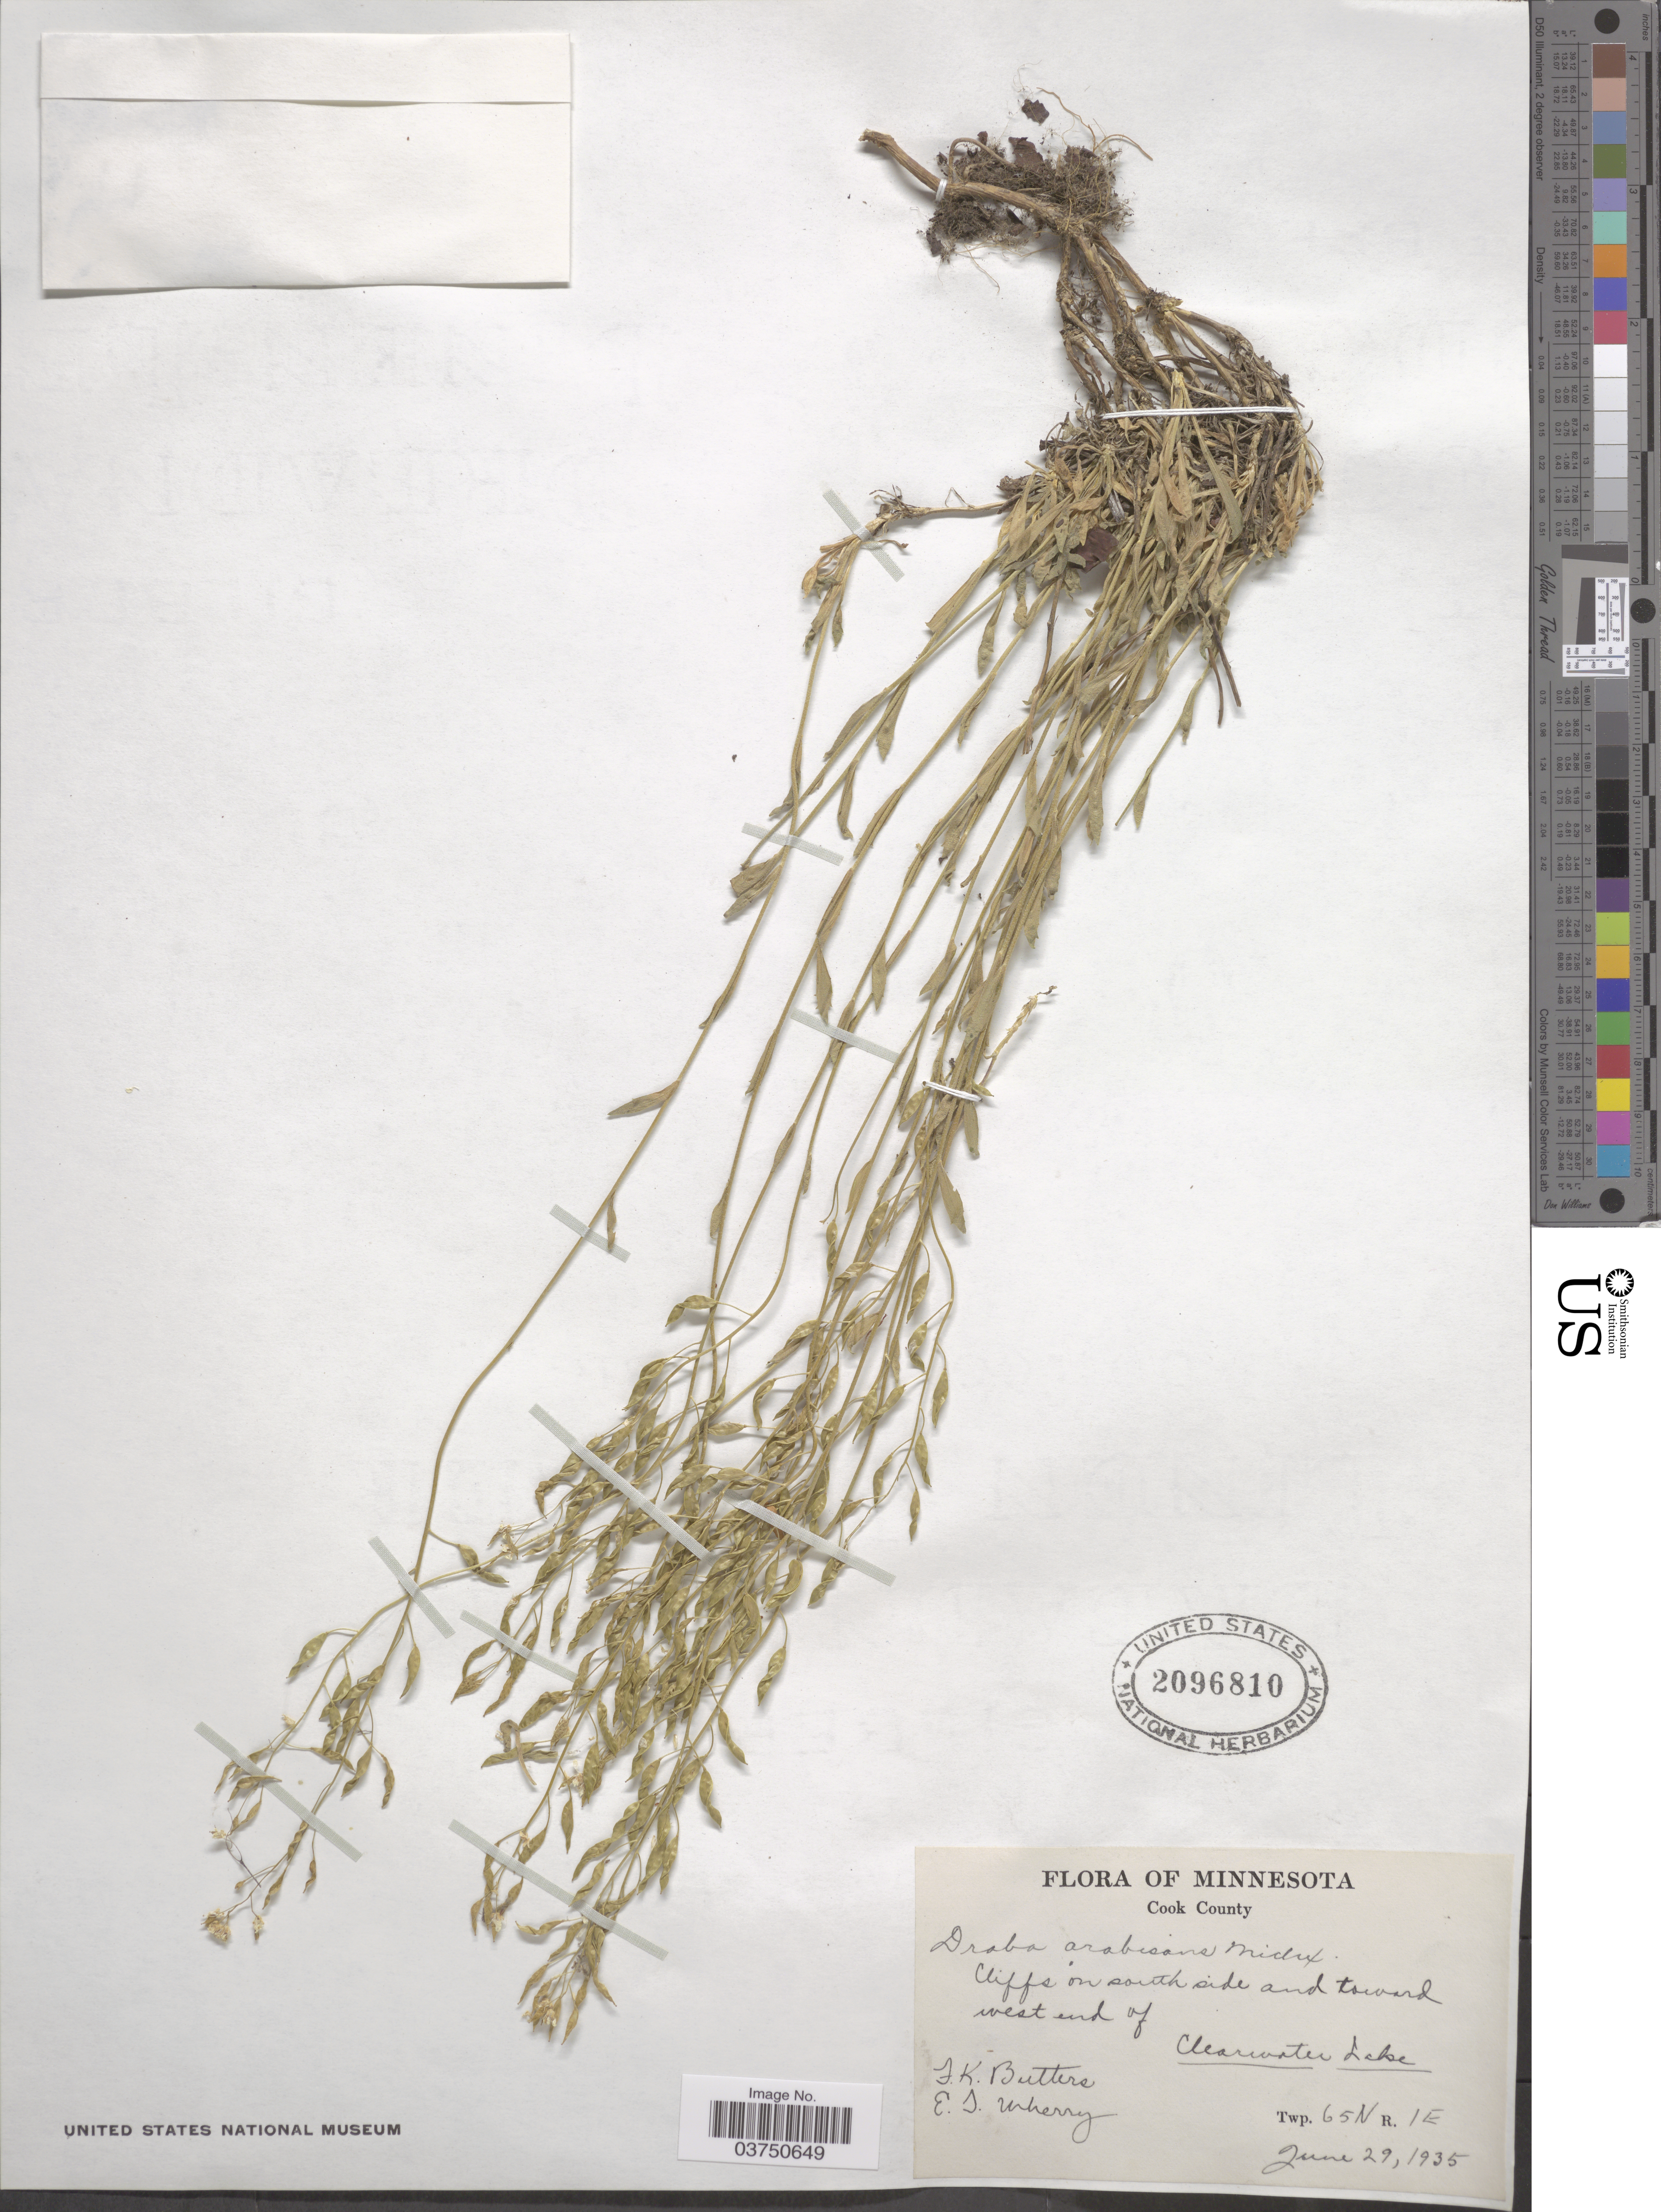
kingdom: Plantae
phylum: Tracheophyta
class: Magnoliopsida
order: Brassicales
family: Brassicaceae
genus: Draba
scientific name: Draba arabisans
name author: Michx.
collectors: J. Butters & E. Wherry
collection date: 1935-06-29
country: United States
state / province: Minnesota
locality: Cook County. Cliffs on south side and toward west end of Clearwater Lake. Twp. 65N R 1E.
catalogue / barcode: US 2096810